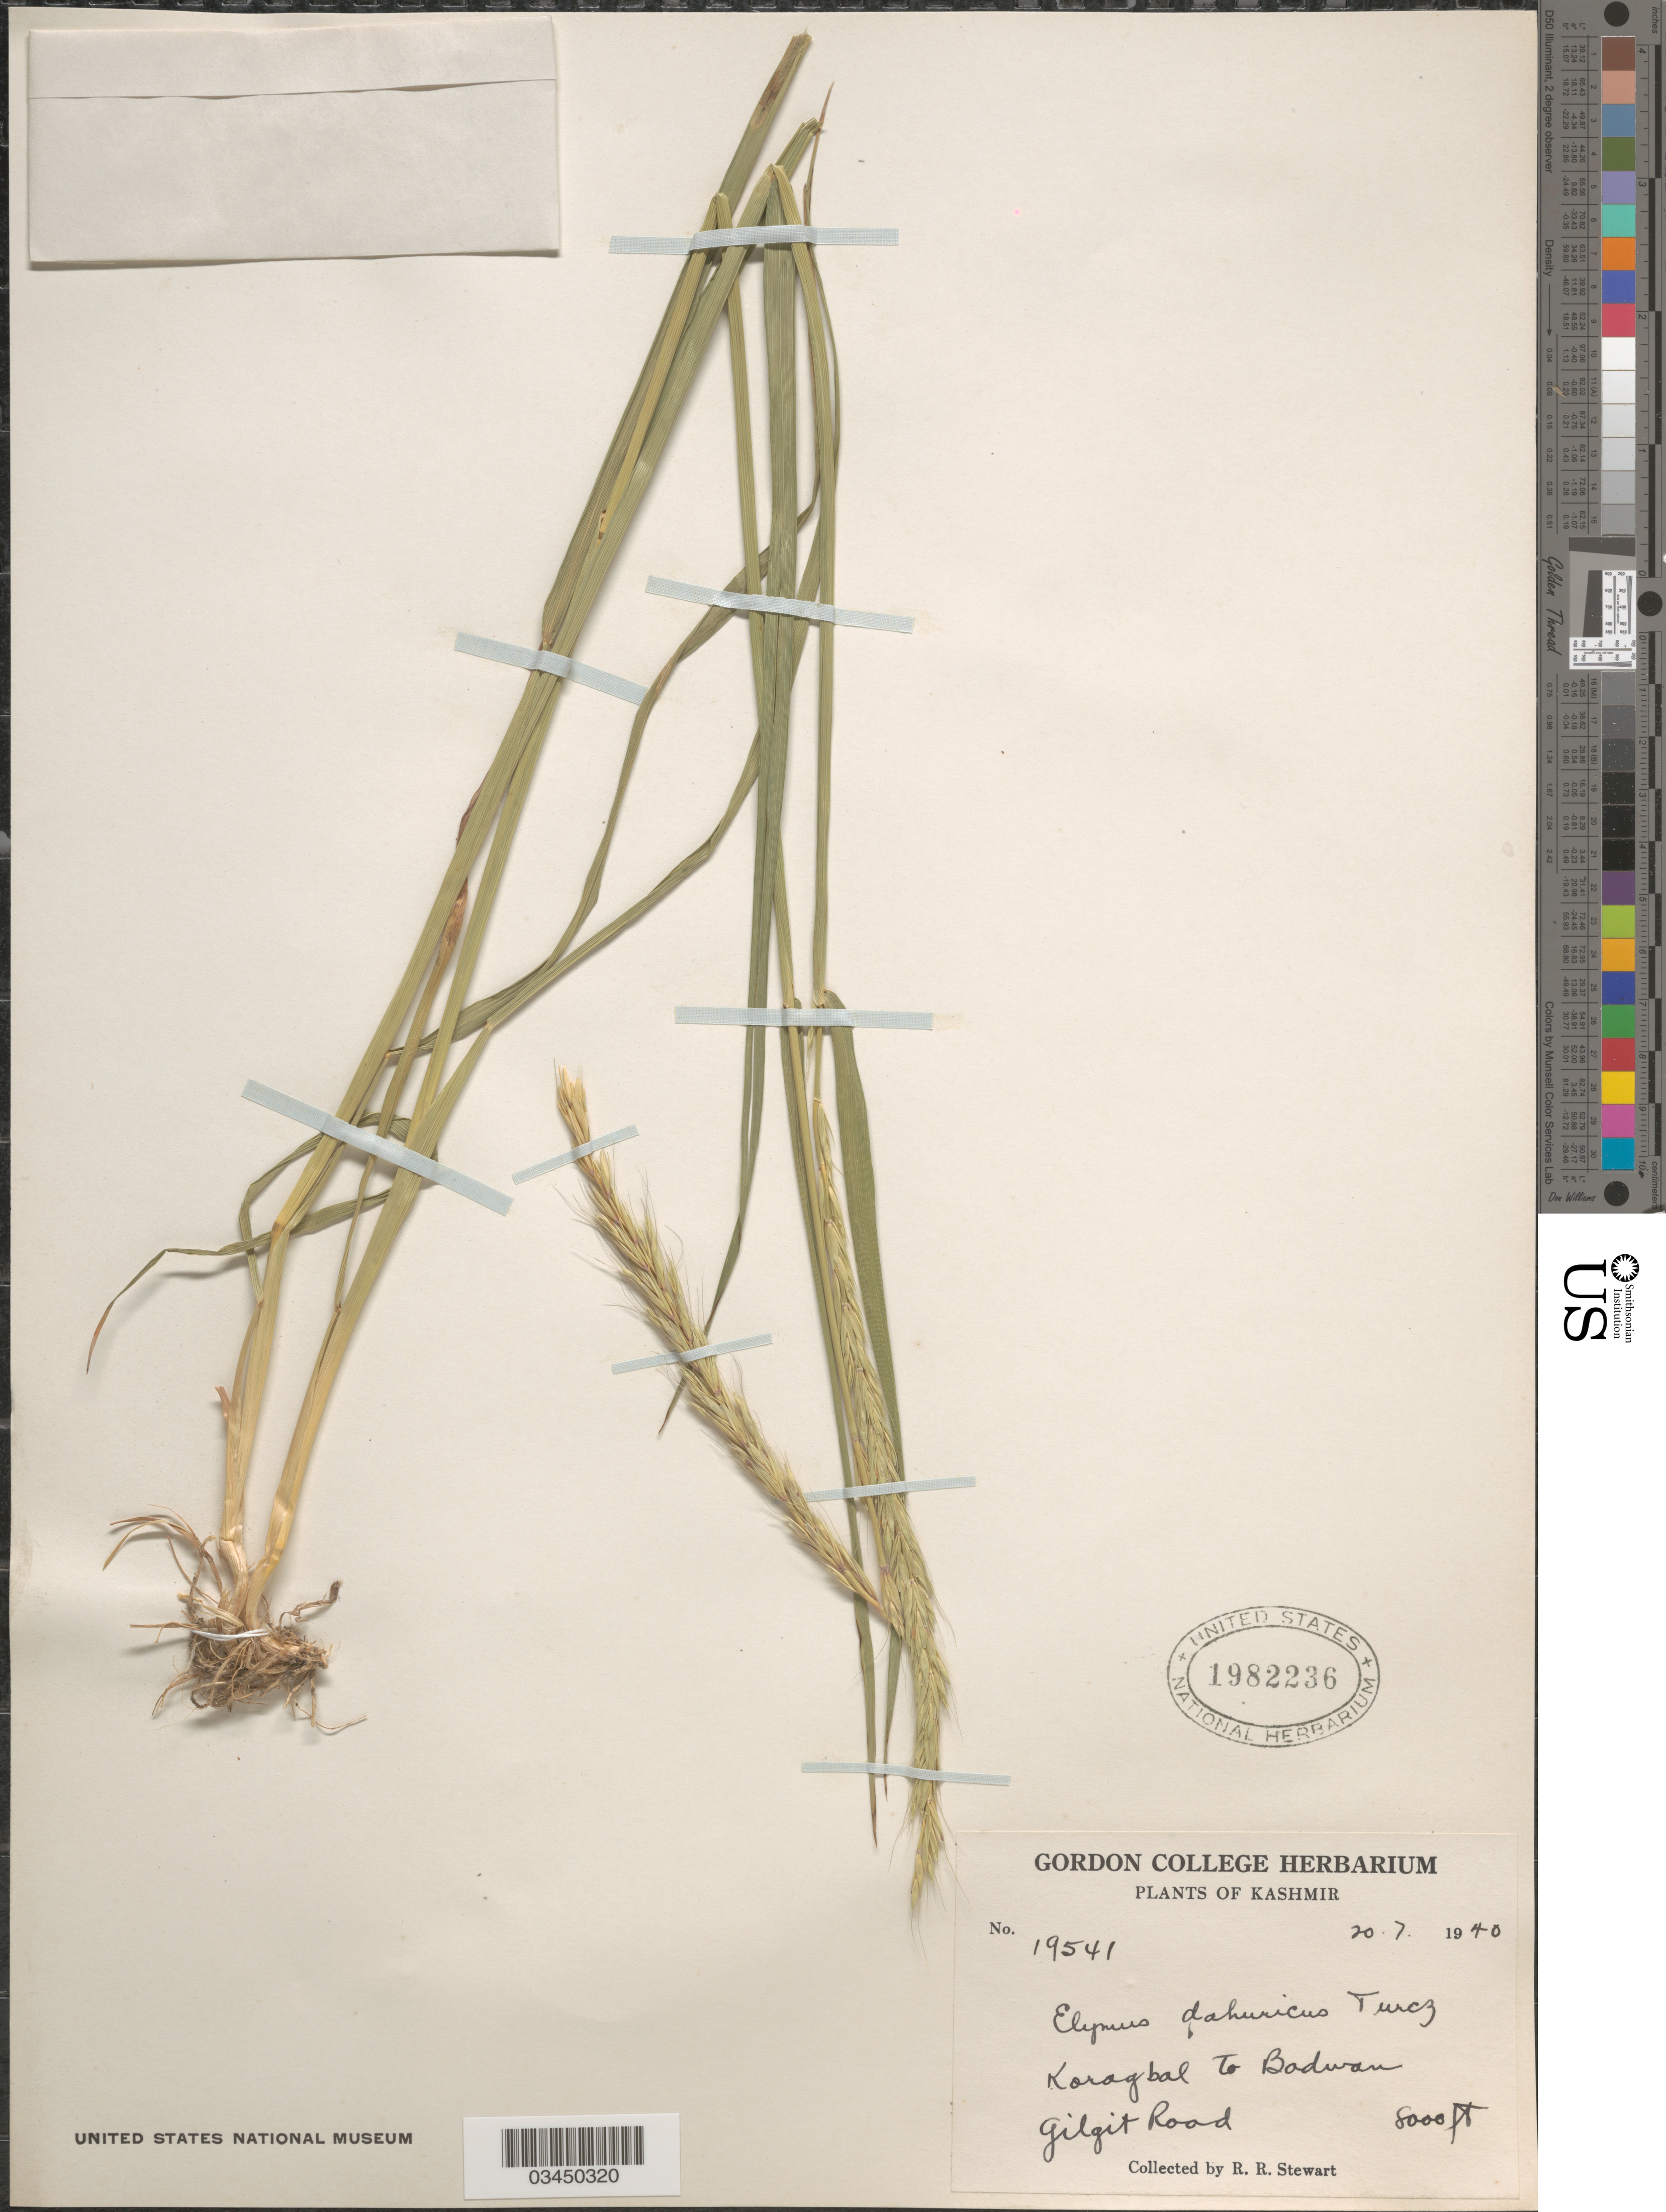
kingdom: Plantae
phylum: Tracheophyta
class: Liliopsida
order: Poales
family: Poaceae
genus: Elymus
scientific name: Elymus dahuricus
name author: Turcz. ex Griseb.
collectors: R. Stewart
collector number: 19541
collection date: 1940-07-20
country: India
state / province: Jammu and Kashmir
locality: Kashmir. Koragbal to Badwan. Gilgit Road.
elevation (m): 2438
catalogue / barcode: US 1982236